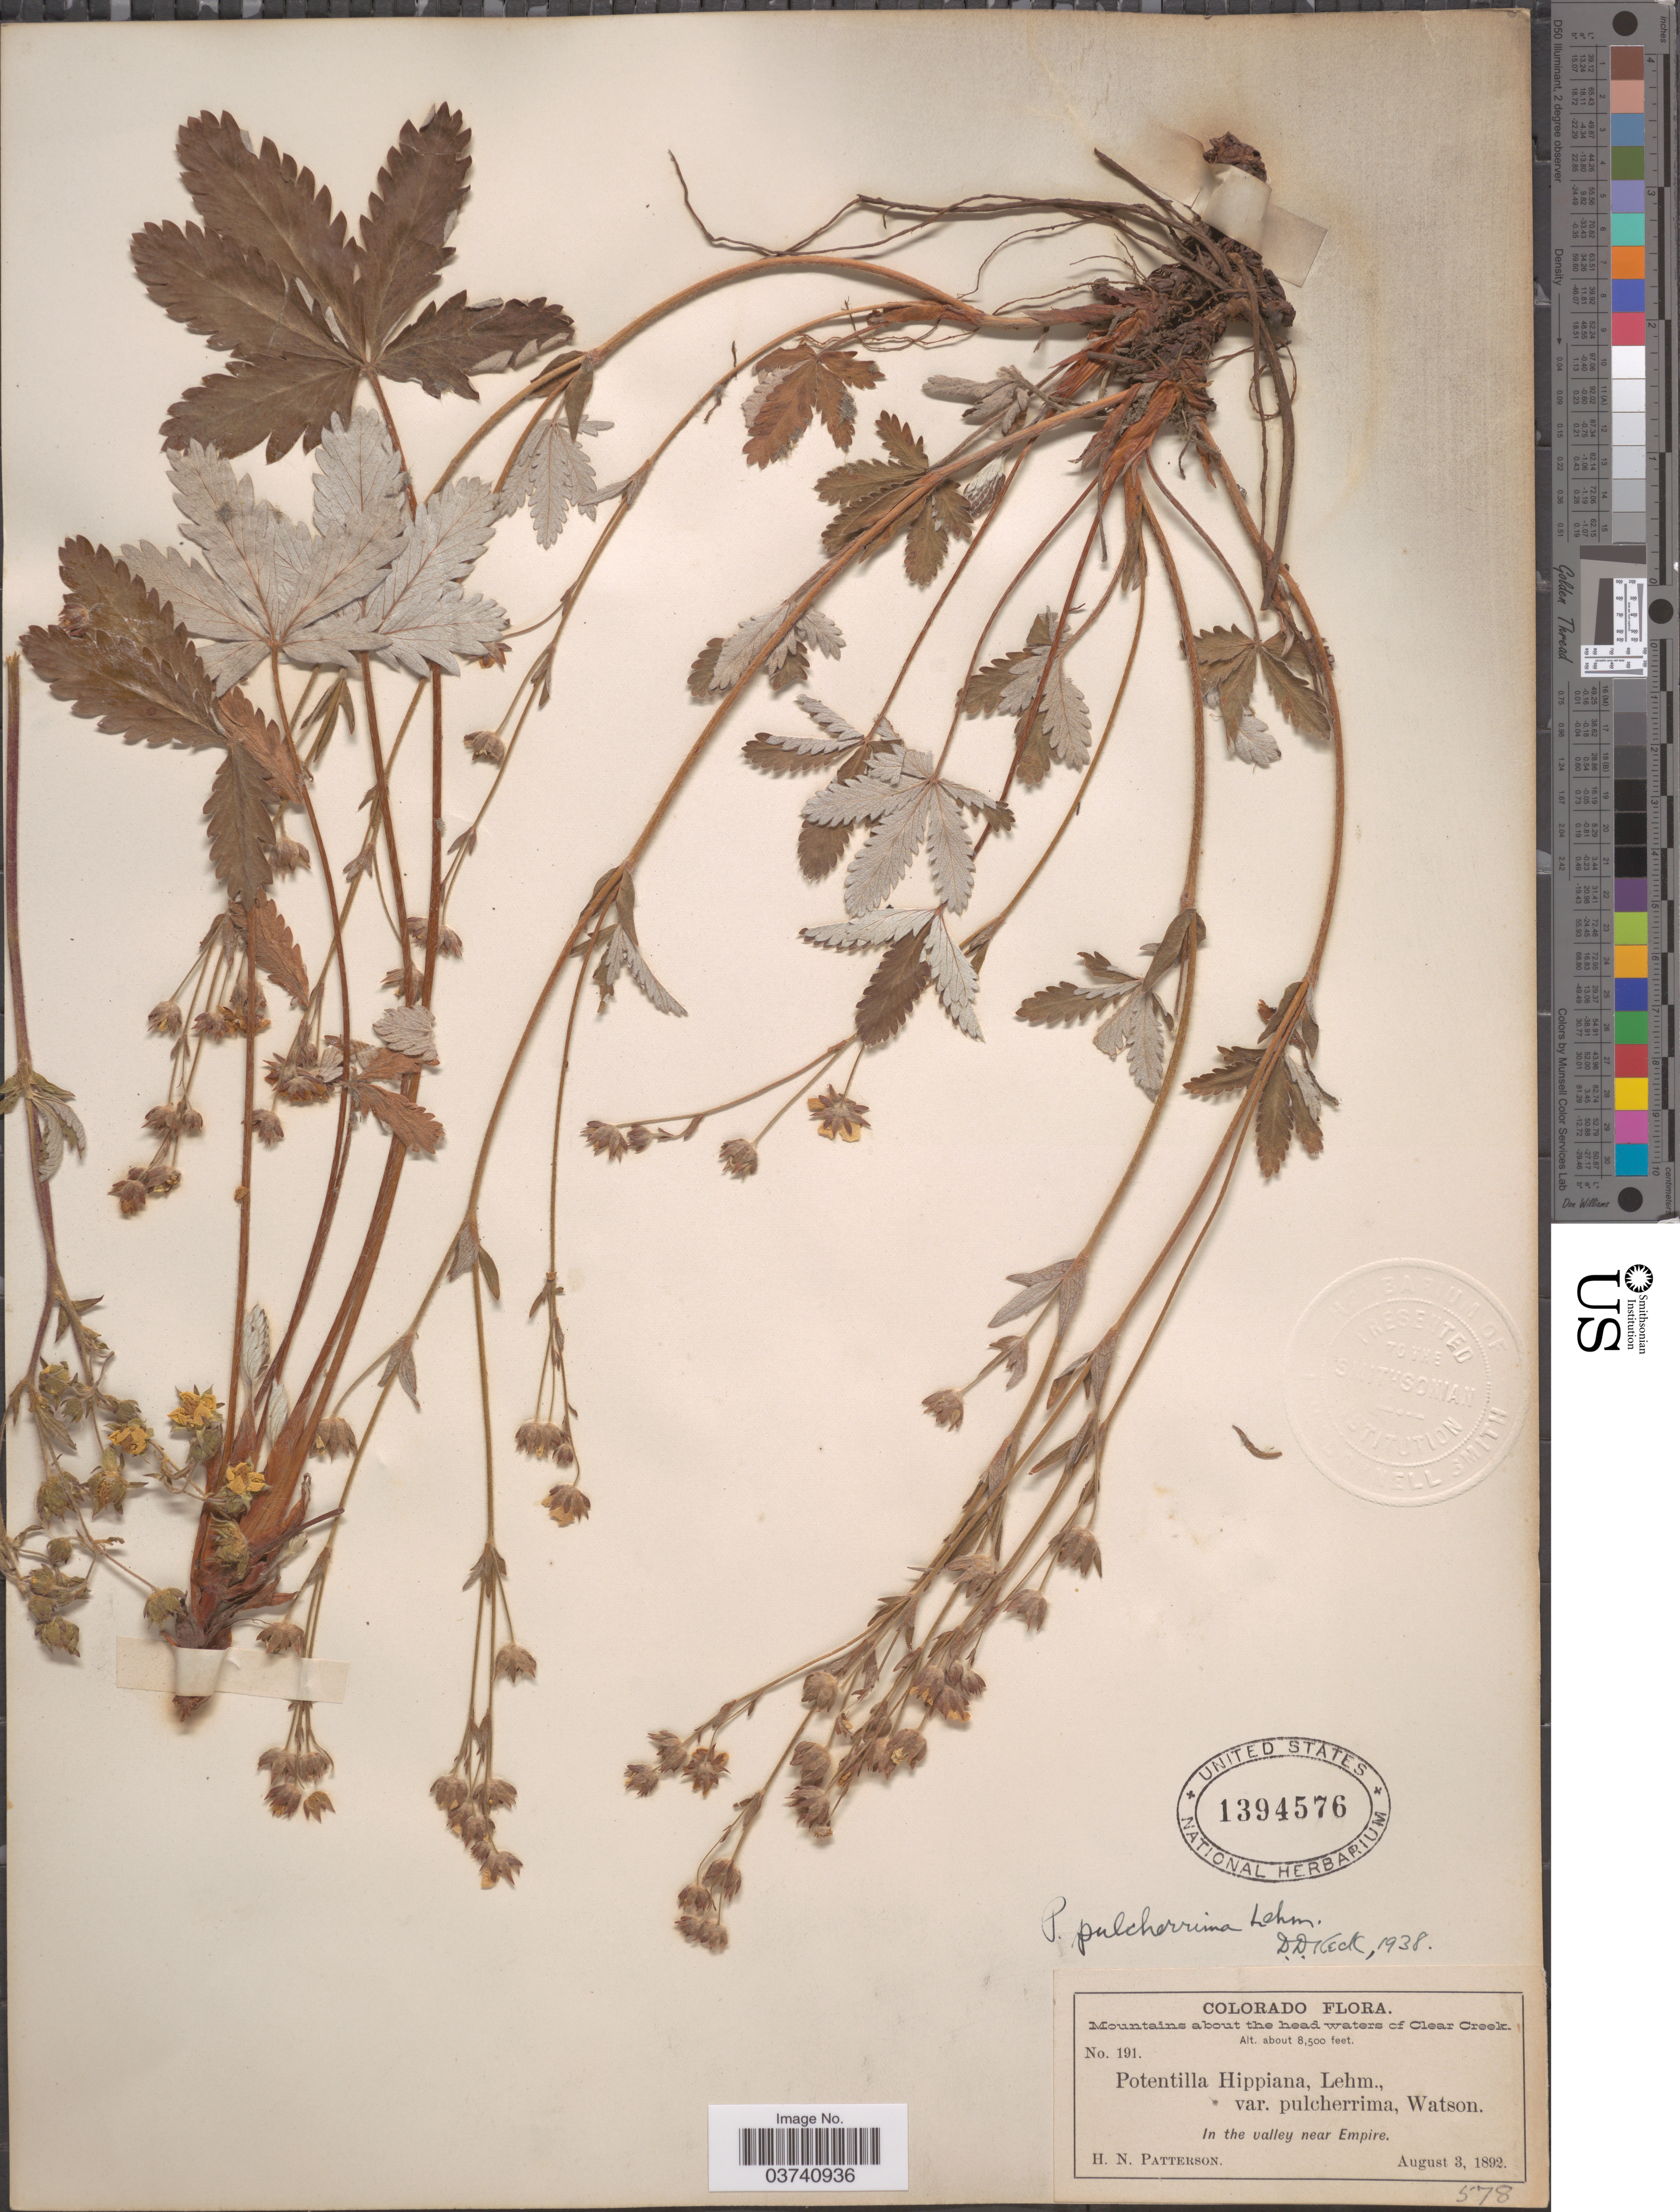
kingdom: Plantae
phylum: Tracheophyta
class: Magnoliopsida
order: Rosales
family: Rosaceae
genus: Potentilla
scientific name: Potentilla pulcherrima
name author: Lehm.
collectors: H. N. Patterson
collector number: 191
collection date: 1892-08-03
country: United States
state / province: Colorado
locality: Mountains about the headwaters of Clear Creek. In the valley near Empire.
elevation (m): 2591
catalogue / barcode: US 1394576